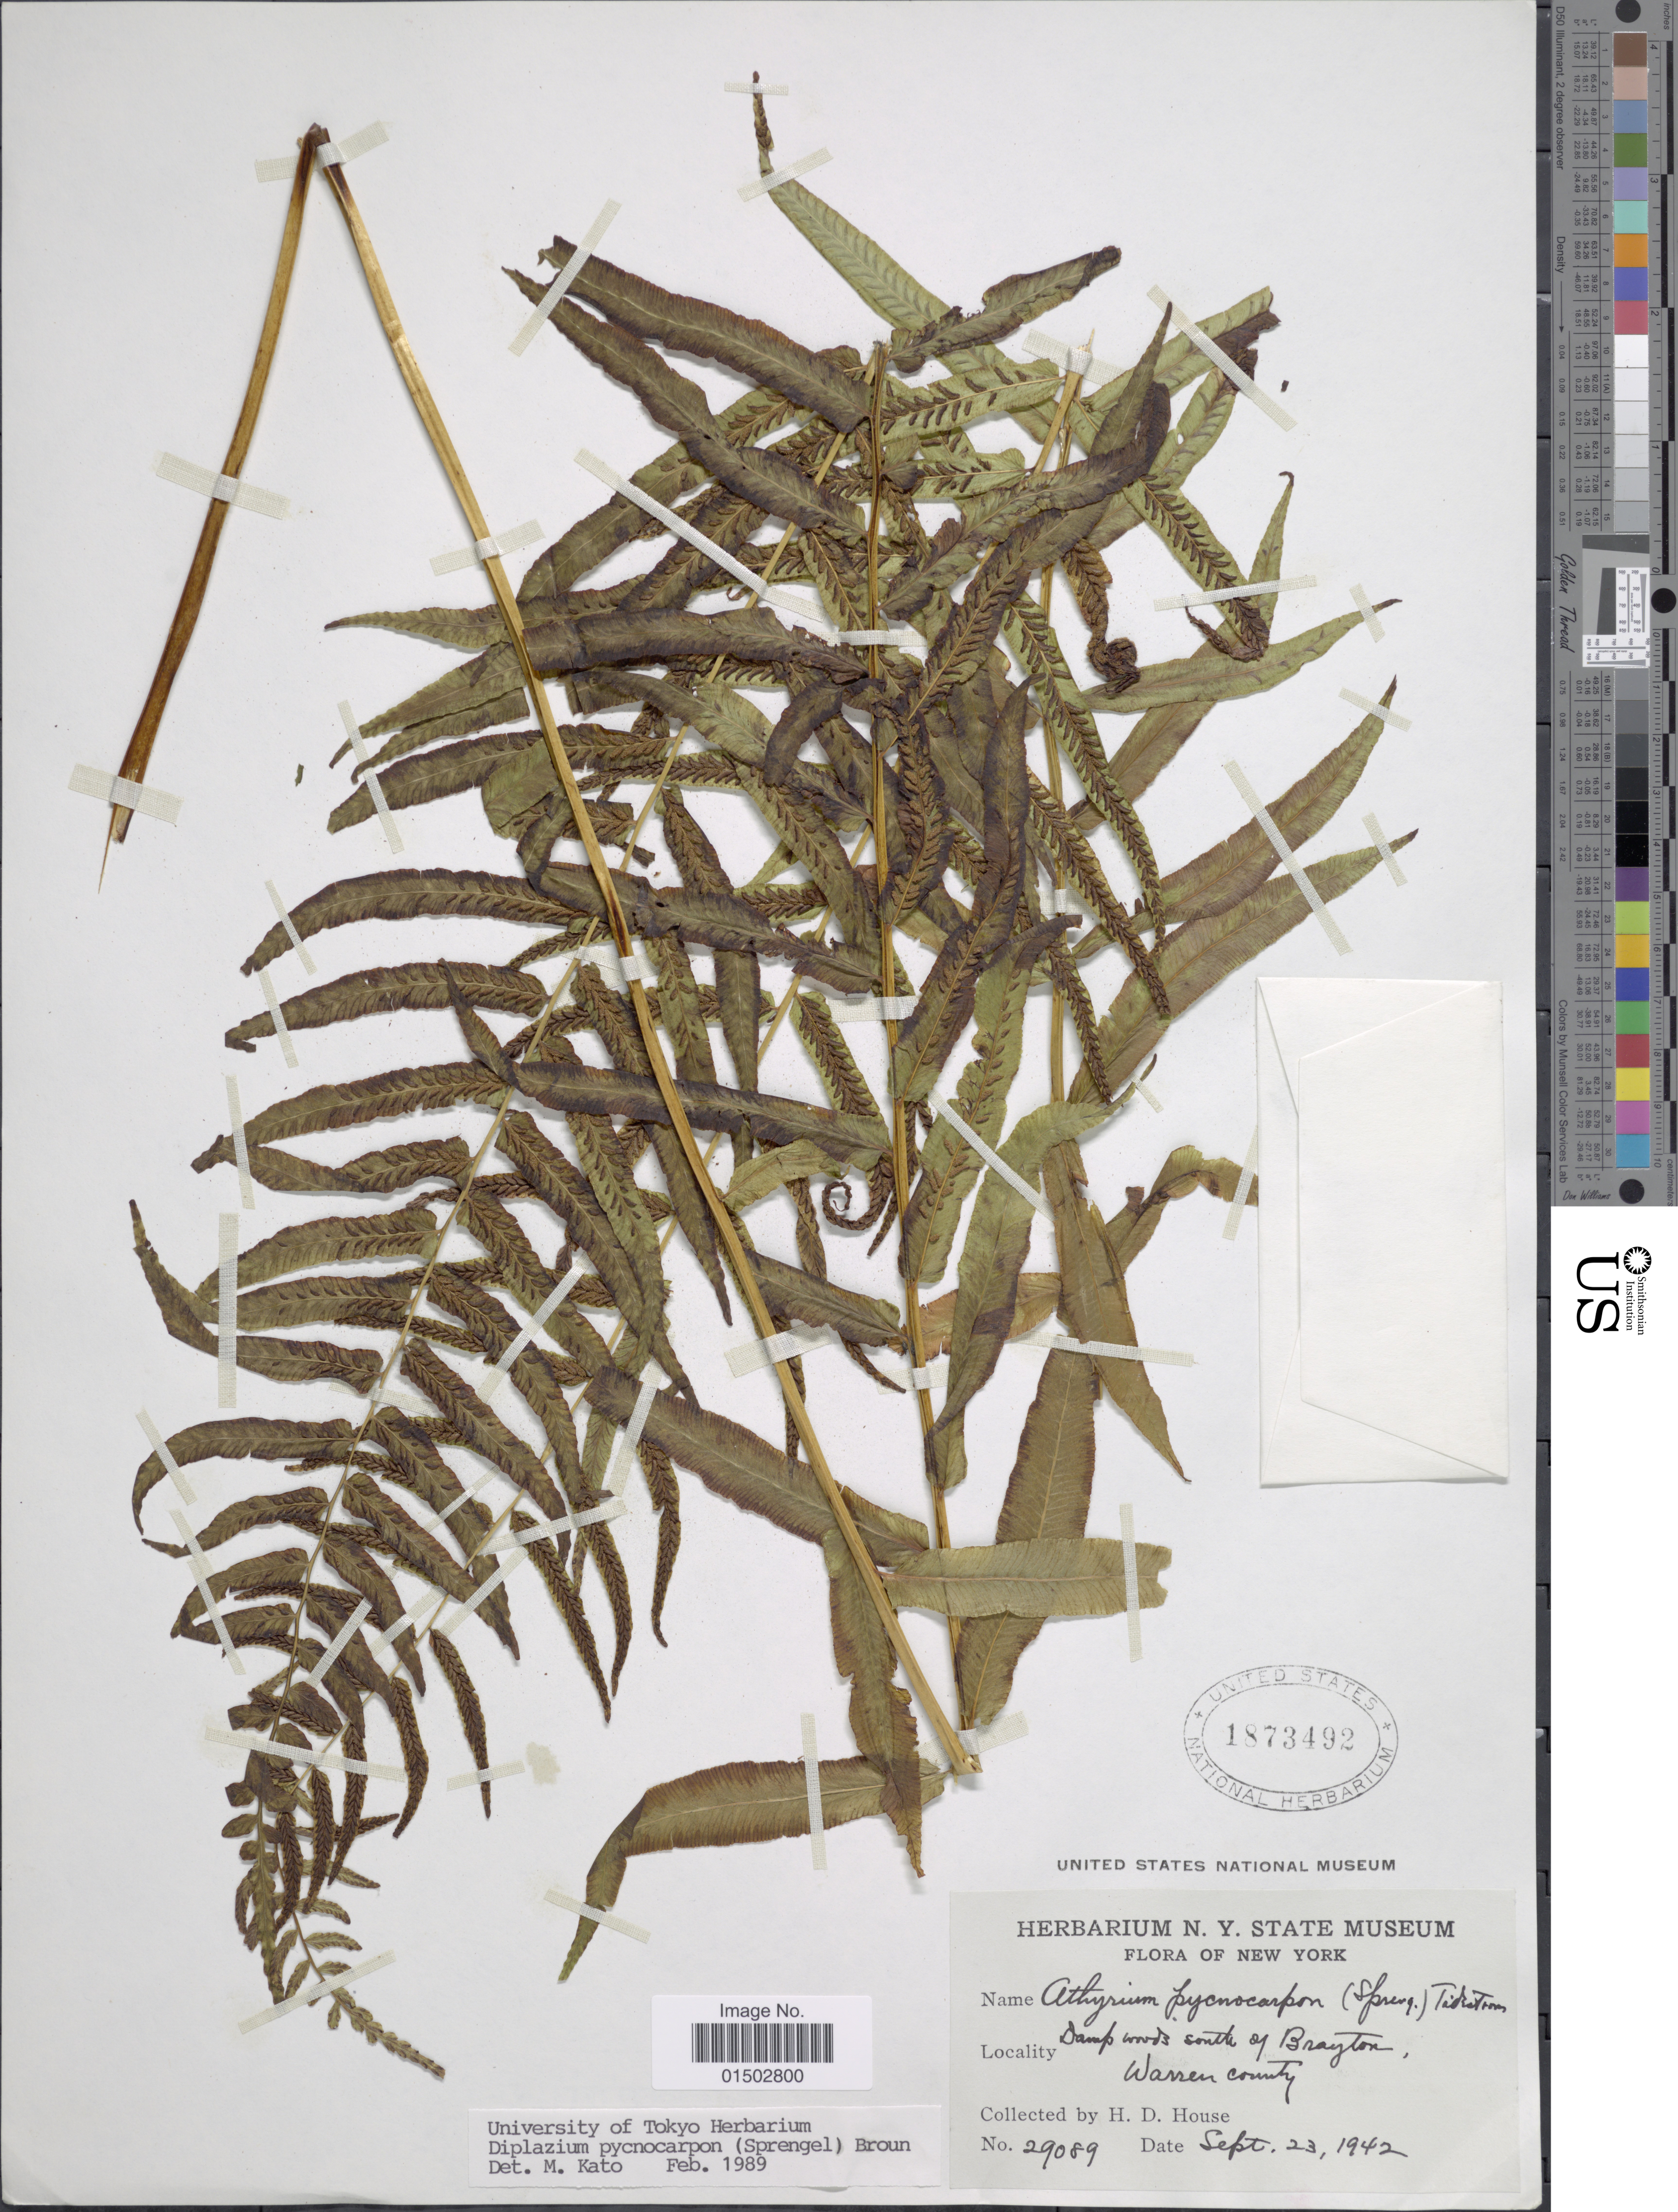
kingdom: Plantae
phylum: Tracheophyta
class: Polypodiopsida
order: Polypodiales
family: Diplaziopsidaceae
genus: Homalosorus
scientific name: Homalosorus pycnocarpos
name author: (Spreng.) Pic. Serm.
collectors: H. D. House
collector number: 29089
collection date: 1942-09-23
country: United States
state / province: New York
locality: Damp woods south of Brayton, Warren County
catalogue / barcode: US 1873492